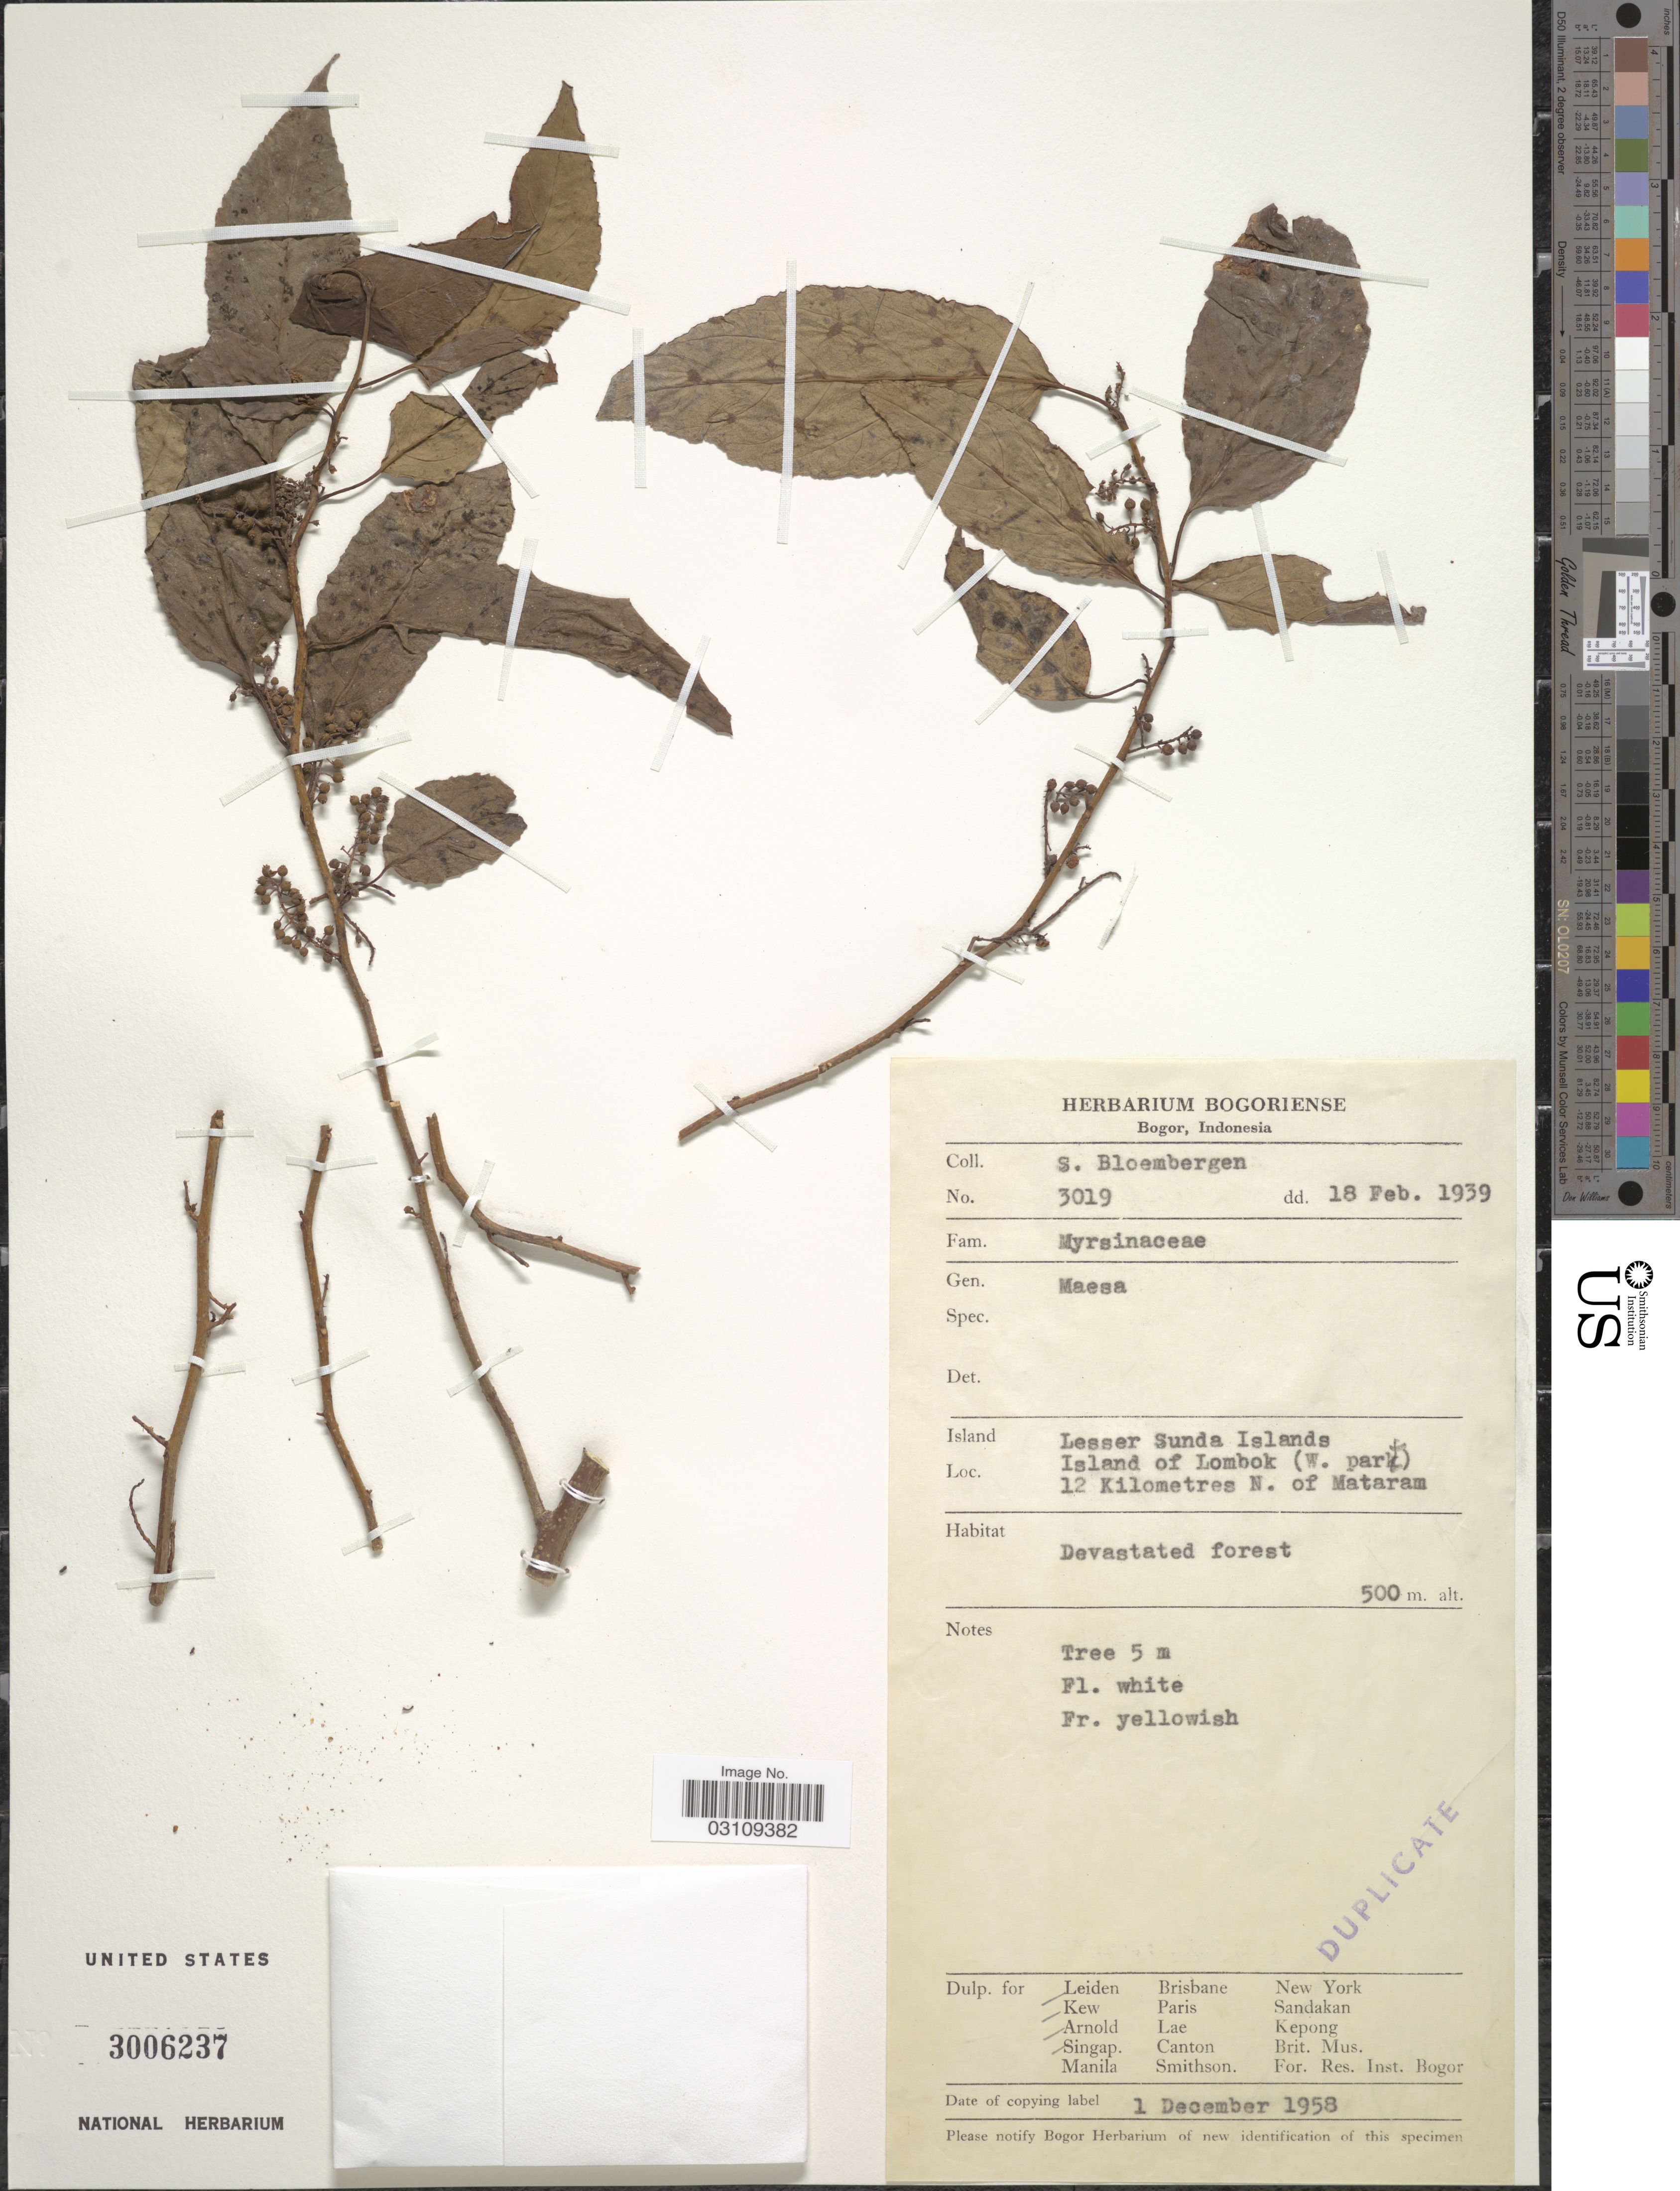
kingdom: Plantae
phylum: Tracheophyta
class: Magnoliopsida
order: Ericales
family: Primulaceae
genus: Maesa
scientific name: Maesa sp.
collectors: S. Bloembergen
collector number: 3019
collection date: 1939-02-18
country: Indonesia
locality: Island Lesser Sunda Islands, Island of Lombok (W. part), 12 Kilometers N. of Mataram.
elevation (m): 500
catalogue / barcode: US 3006237